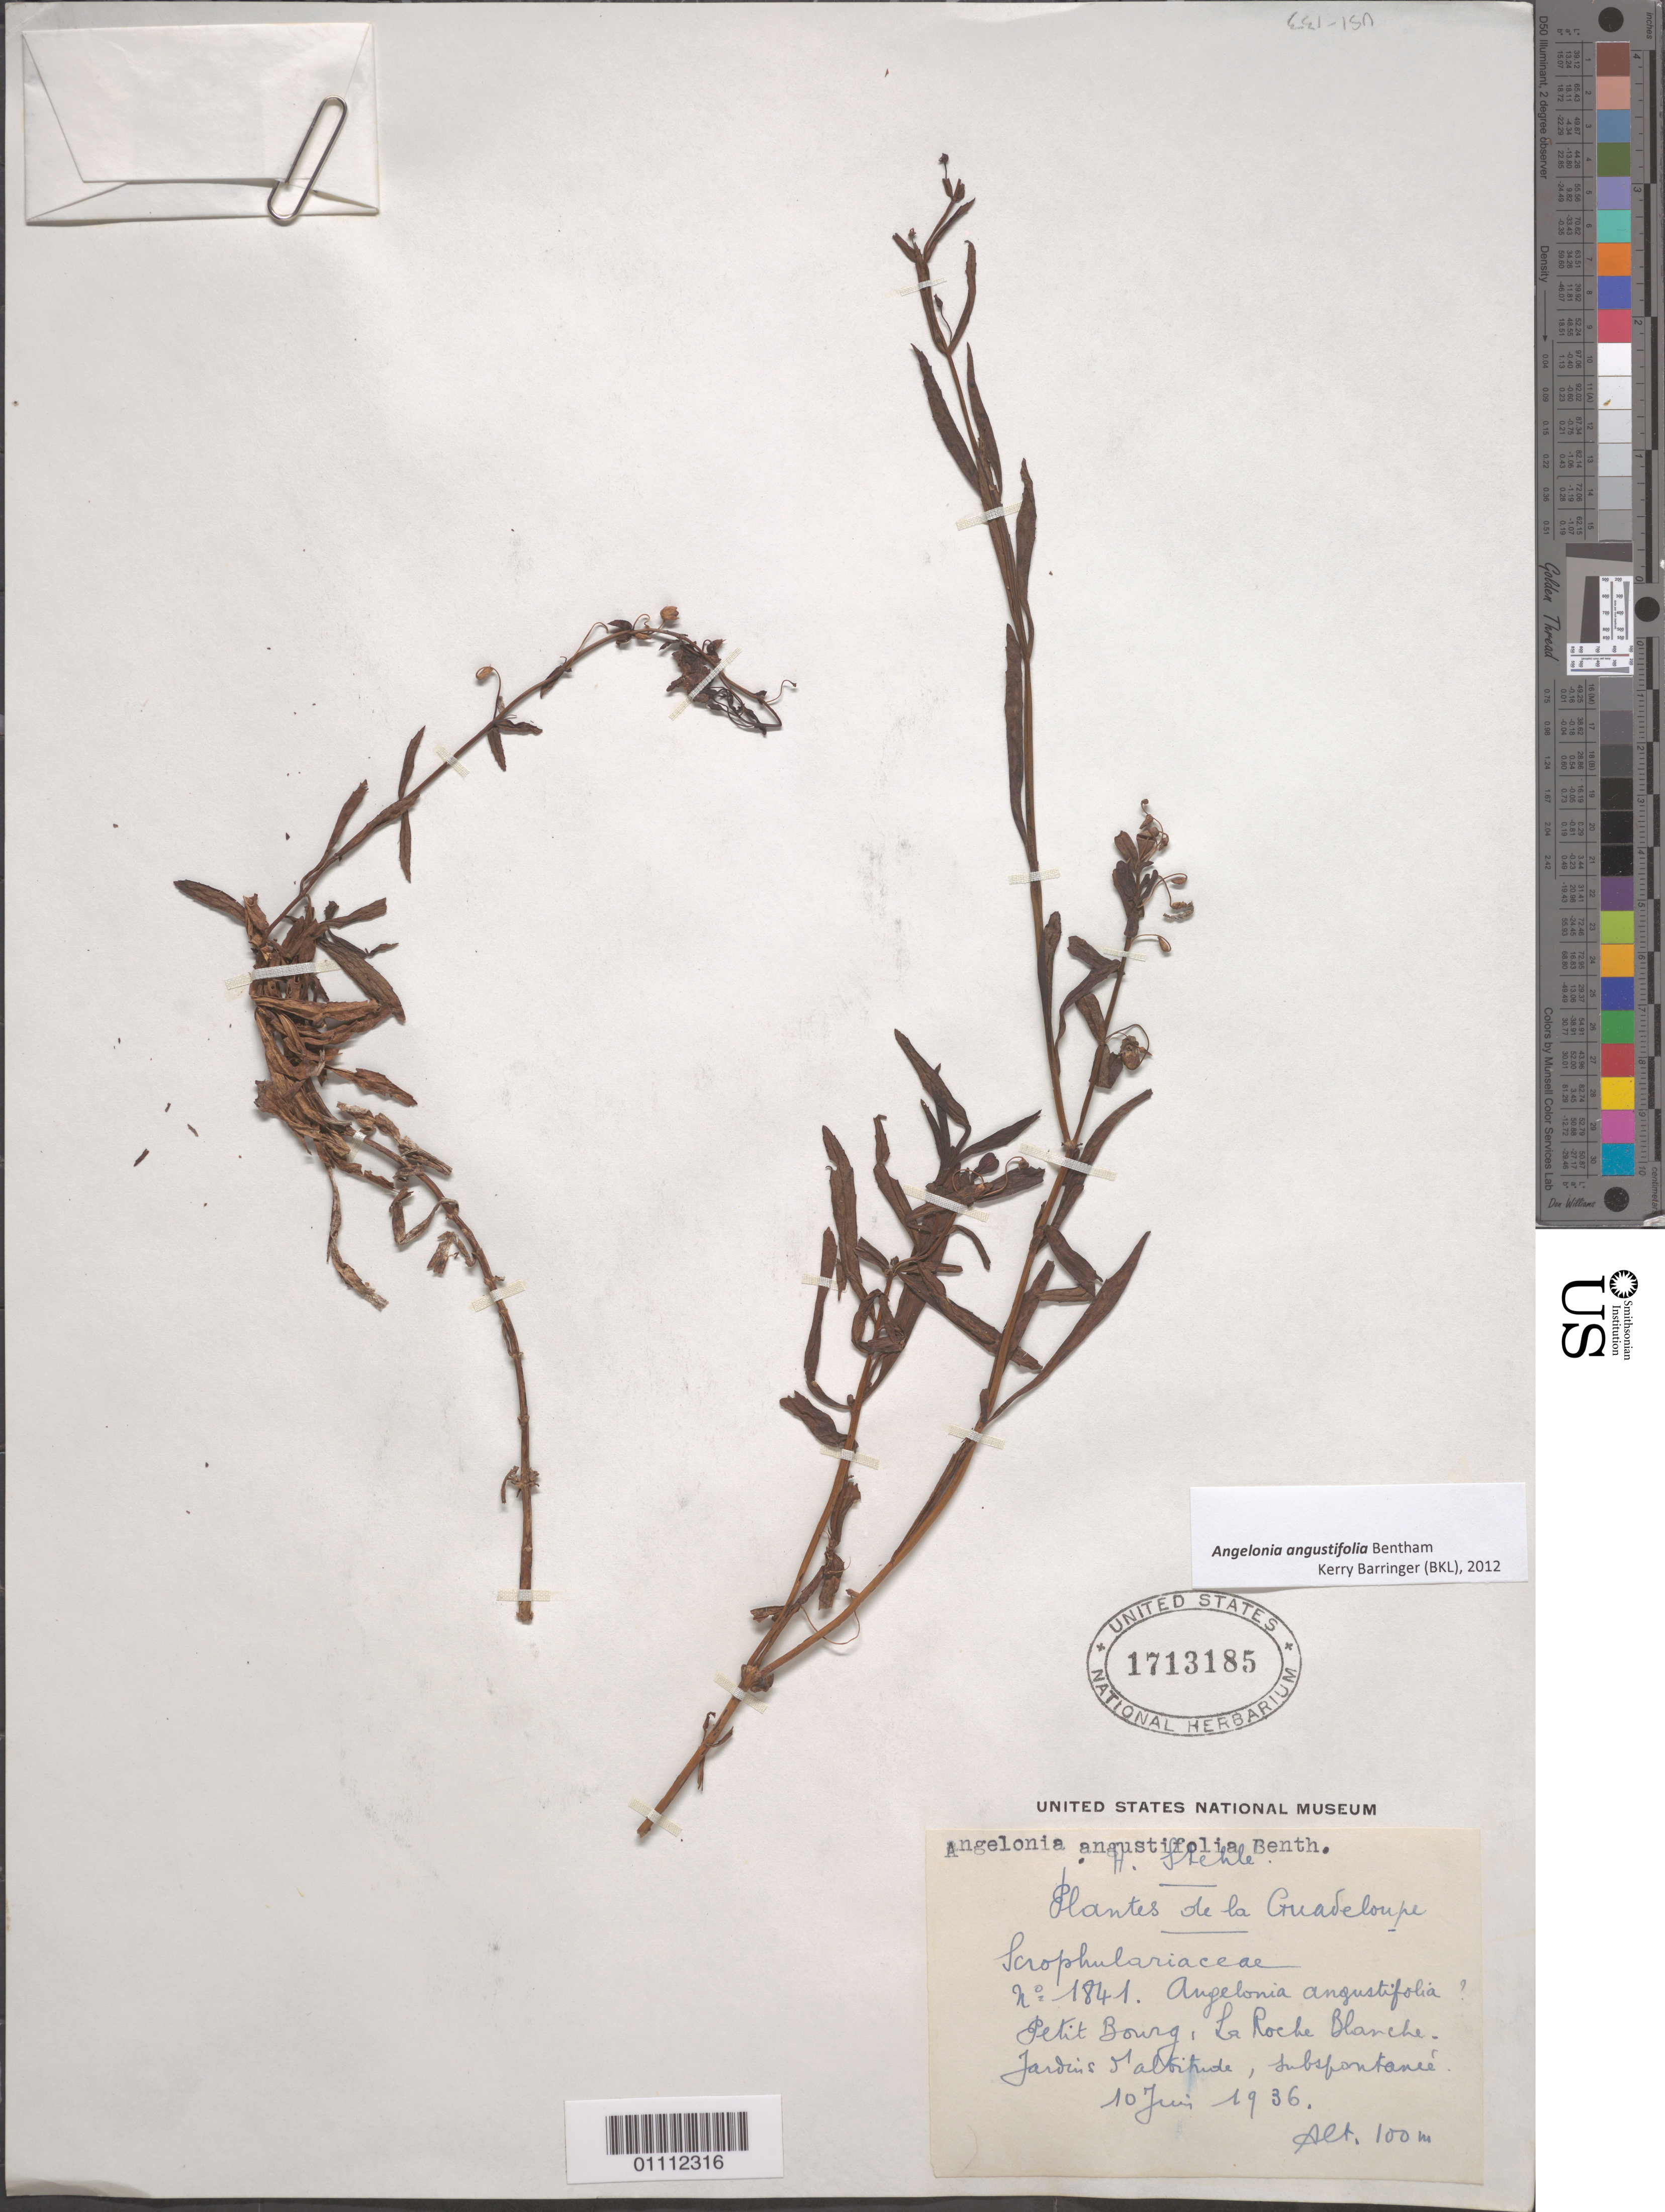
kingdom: Plantae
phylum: Tracheophyta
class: Magnoliopsida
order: Lamiales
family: Plantaginaceae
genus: Angelonia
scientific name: Angelonia angustifolia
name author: Benth.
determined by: Barringer, K.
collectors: H. Stehlé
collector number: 1841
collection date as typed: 10 Jun 1936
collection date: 1936-06-10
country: Guadeloupe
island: Marie Galante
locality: La Roche Blanche, jardins. Petit Bourg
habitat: Jardins d'altitude, subspontanée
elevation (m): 100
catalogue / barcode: US 1713185